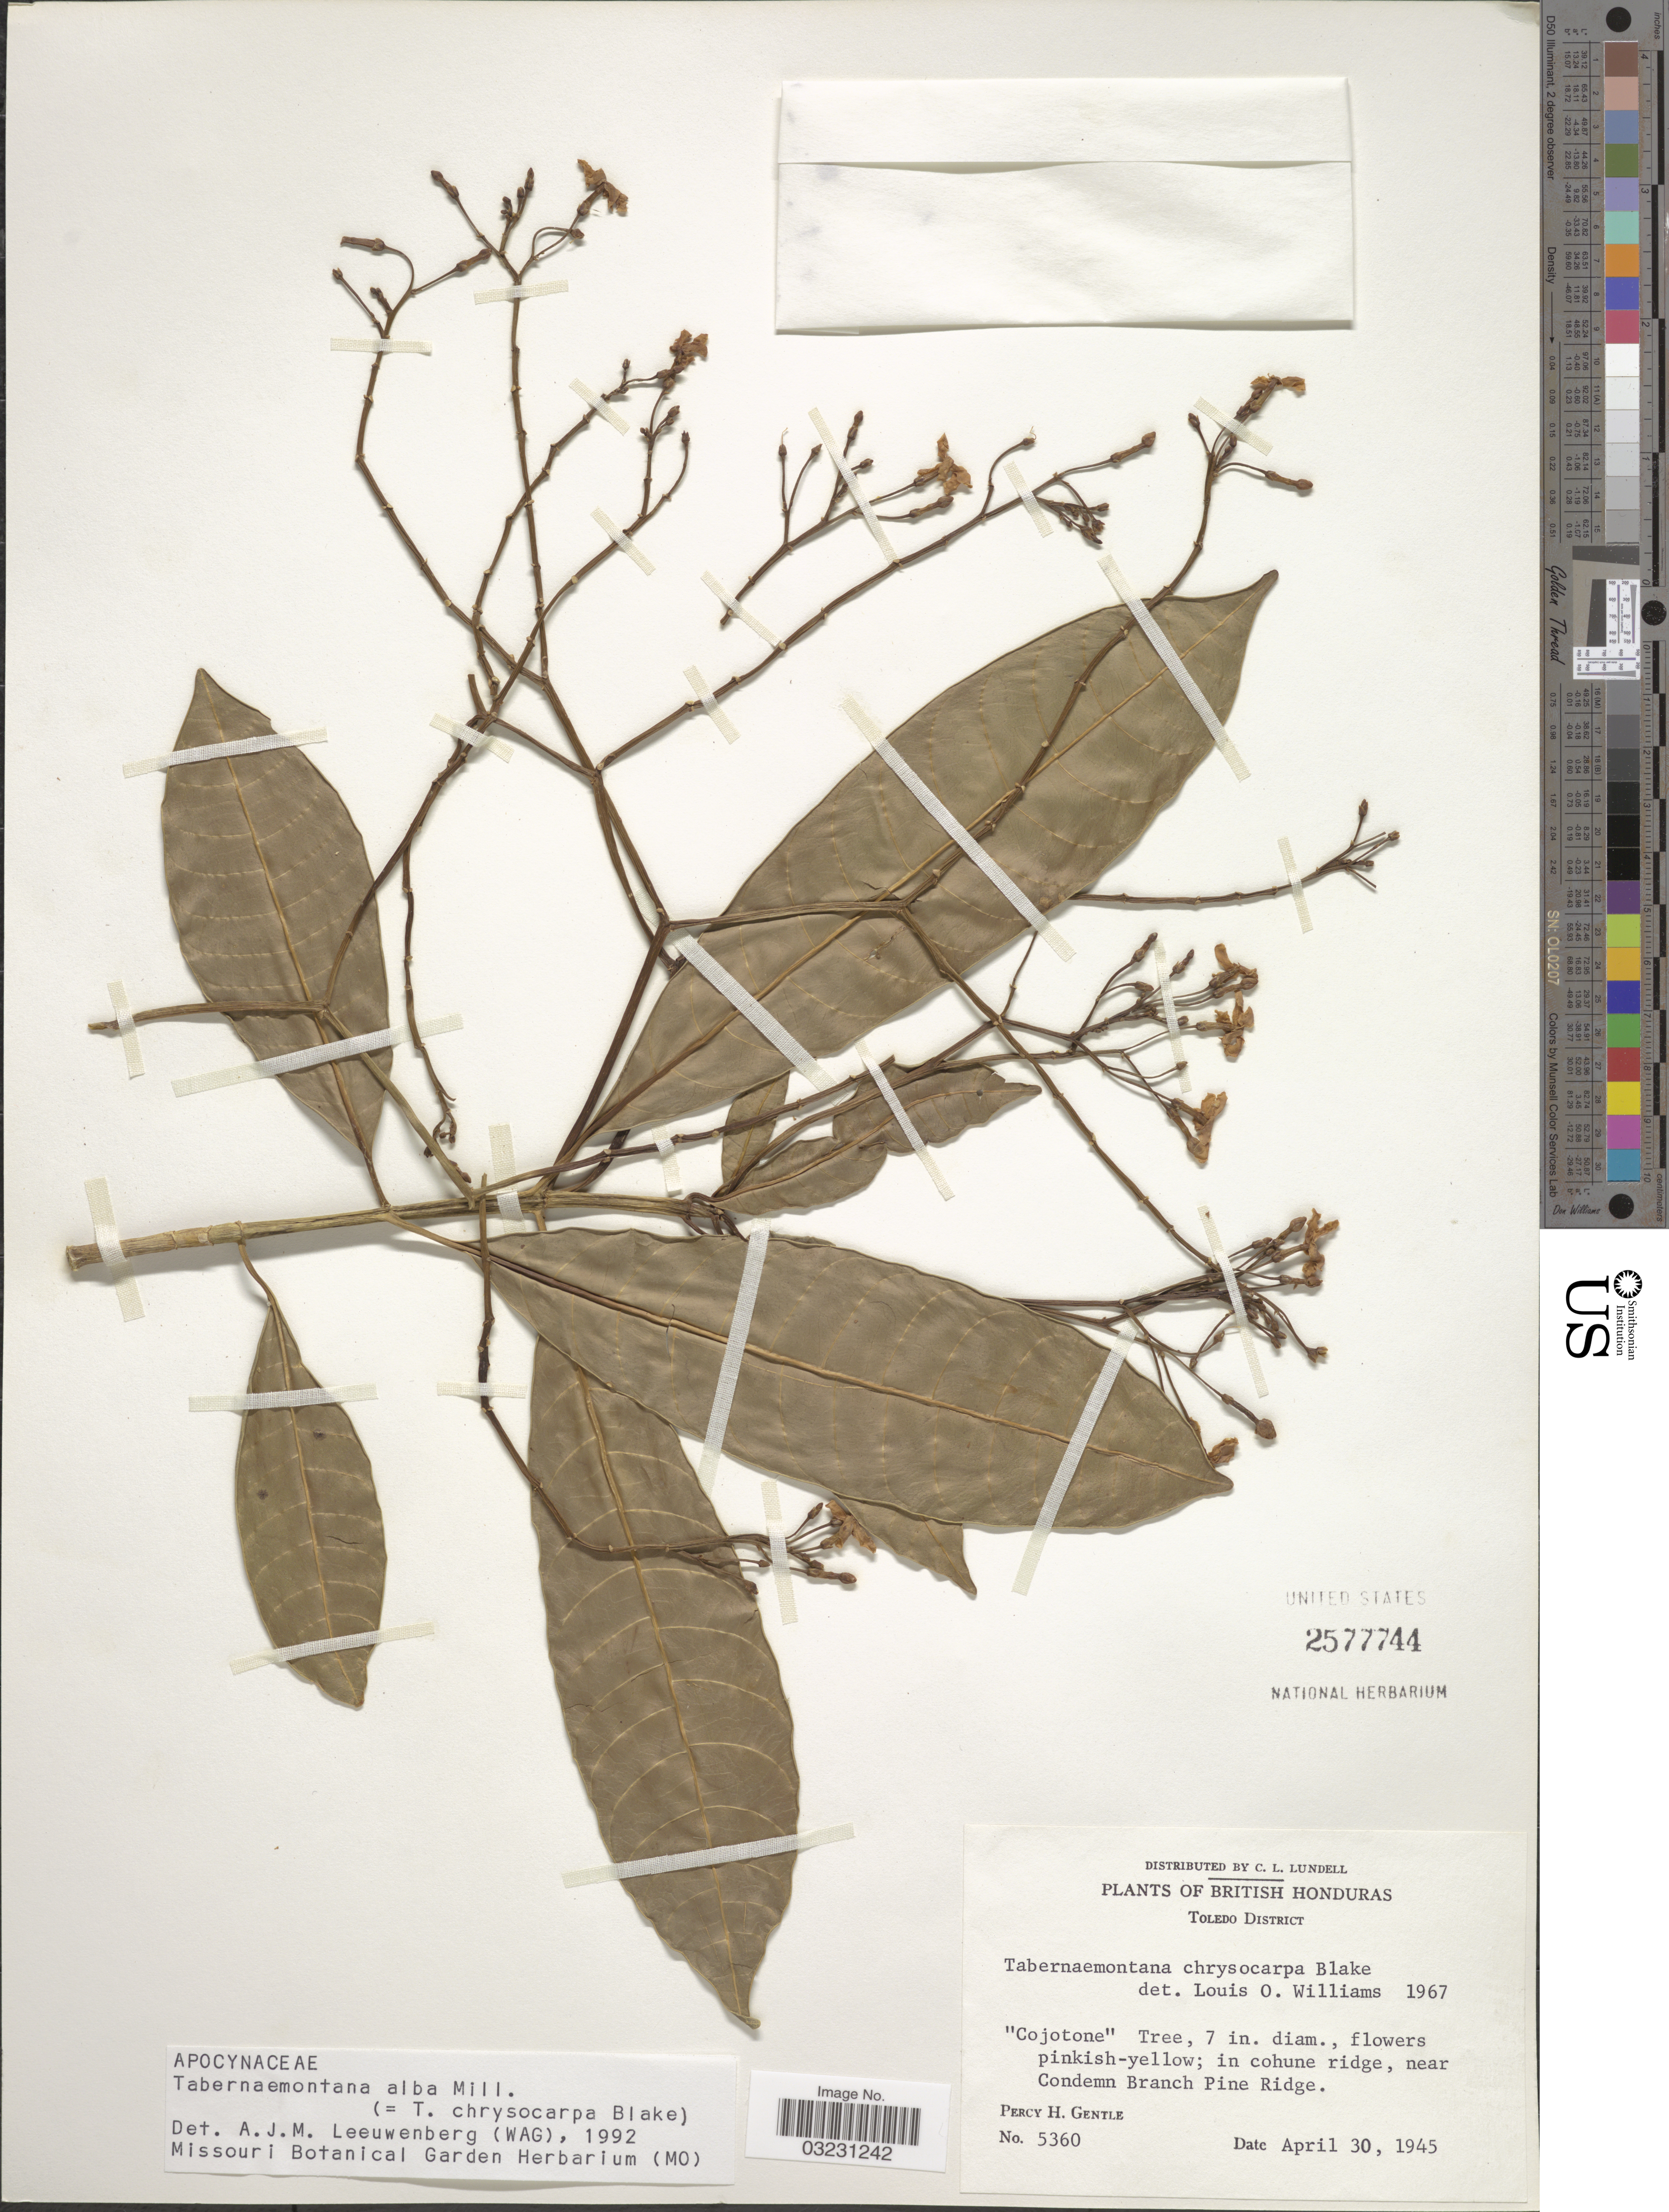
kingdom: Plantae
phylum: Tracheophyta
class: Magnoliopsida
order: Gentianales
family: Apocynaceae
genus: Tabernaemontana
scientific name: Tabernaemontana alba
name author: Mill.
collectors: P. H. Gentle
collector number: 5360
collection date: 1945-04-30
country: Belize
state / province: Toledo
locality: British Honduras, Toledo District, in cohune ridge, near Condemn Branch Pine Ridge.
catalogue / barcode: US 2577744